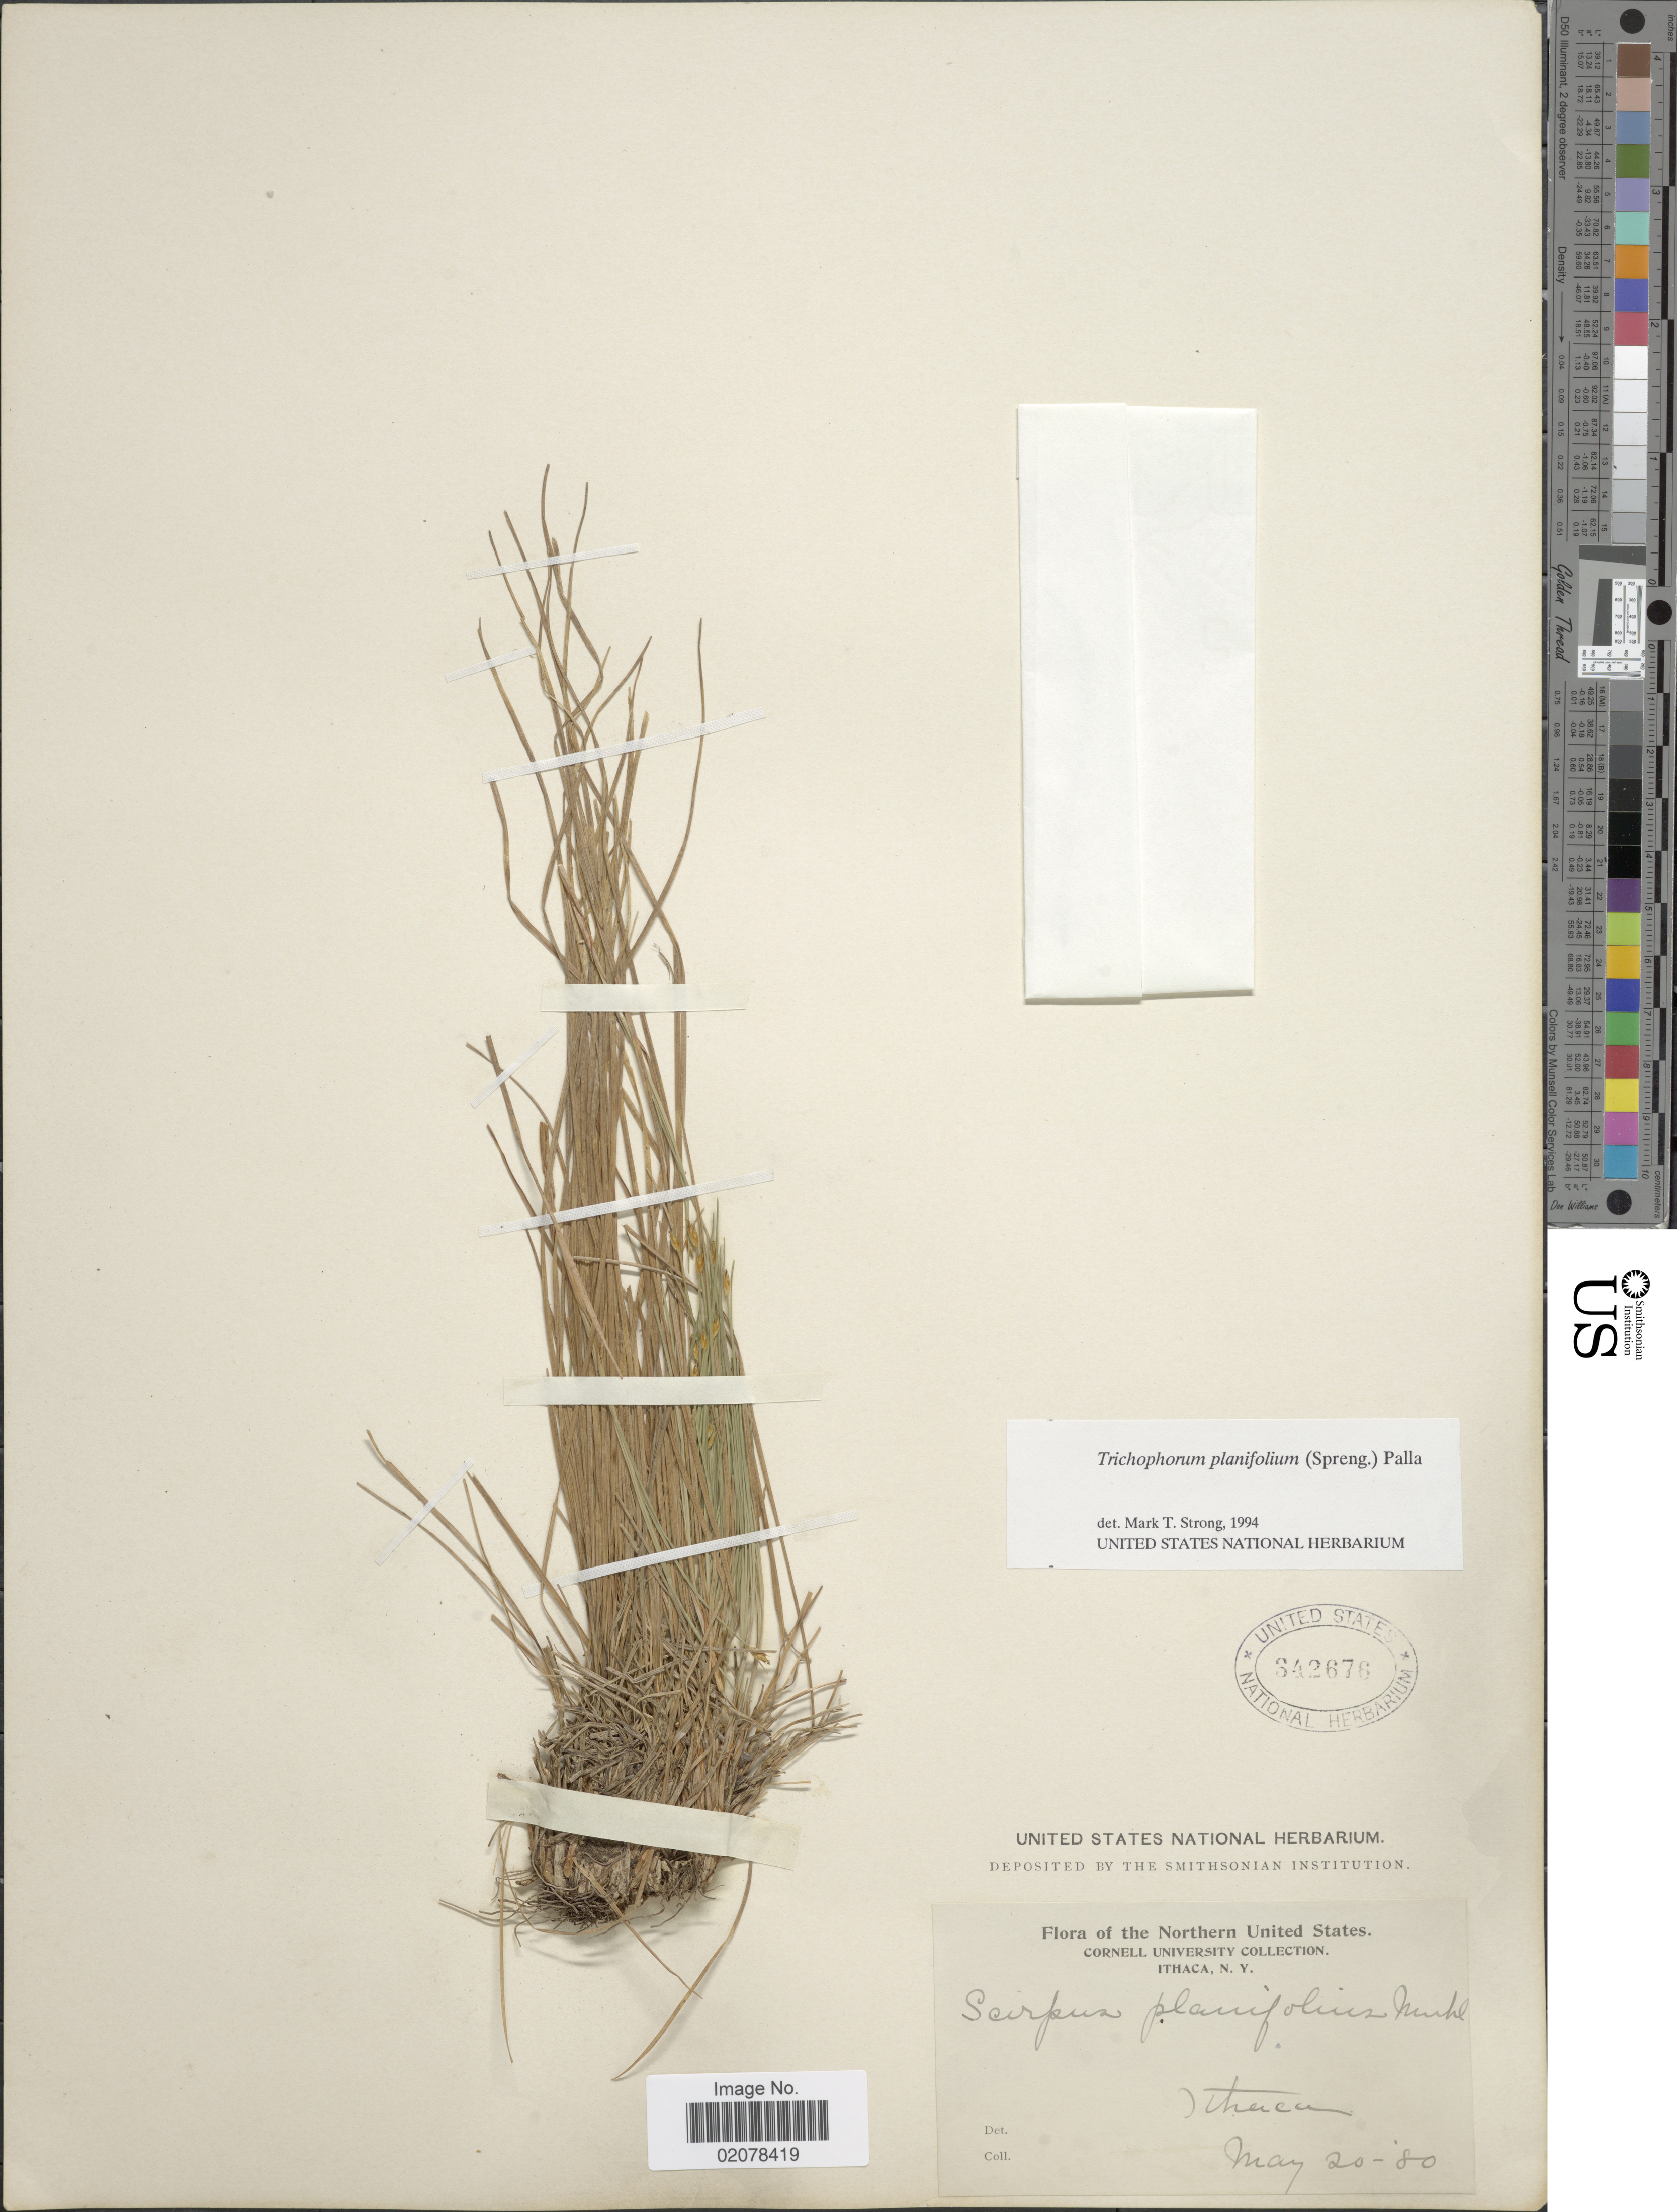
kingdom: Plantae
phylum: Tracheophyta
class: Liliopsida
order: Poales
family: Cyperaceae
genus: Trichophorum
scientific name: Trichophorum planifolium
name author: (Spreng.) Palla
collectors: Cornell University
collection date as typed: Transcribed d/m/y: 20/5/80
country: United States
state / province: New York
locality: Northern United States, Ithaca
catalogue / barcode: US 342676